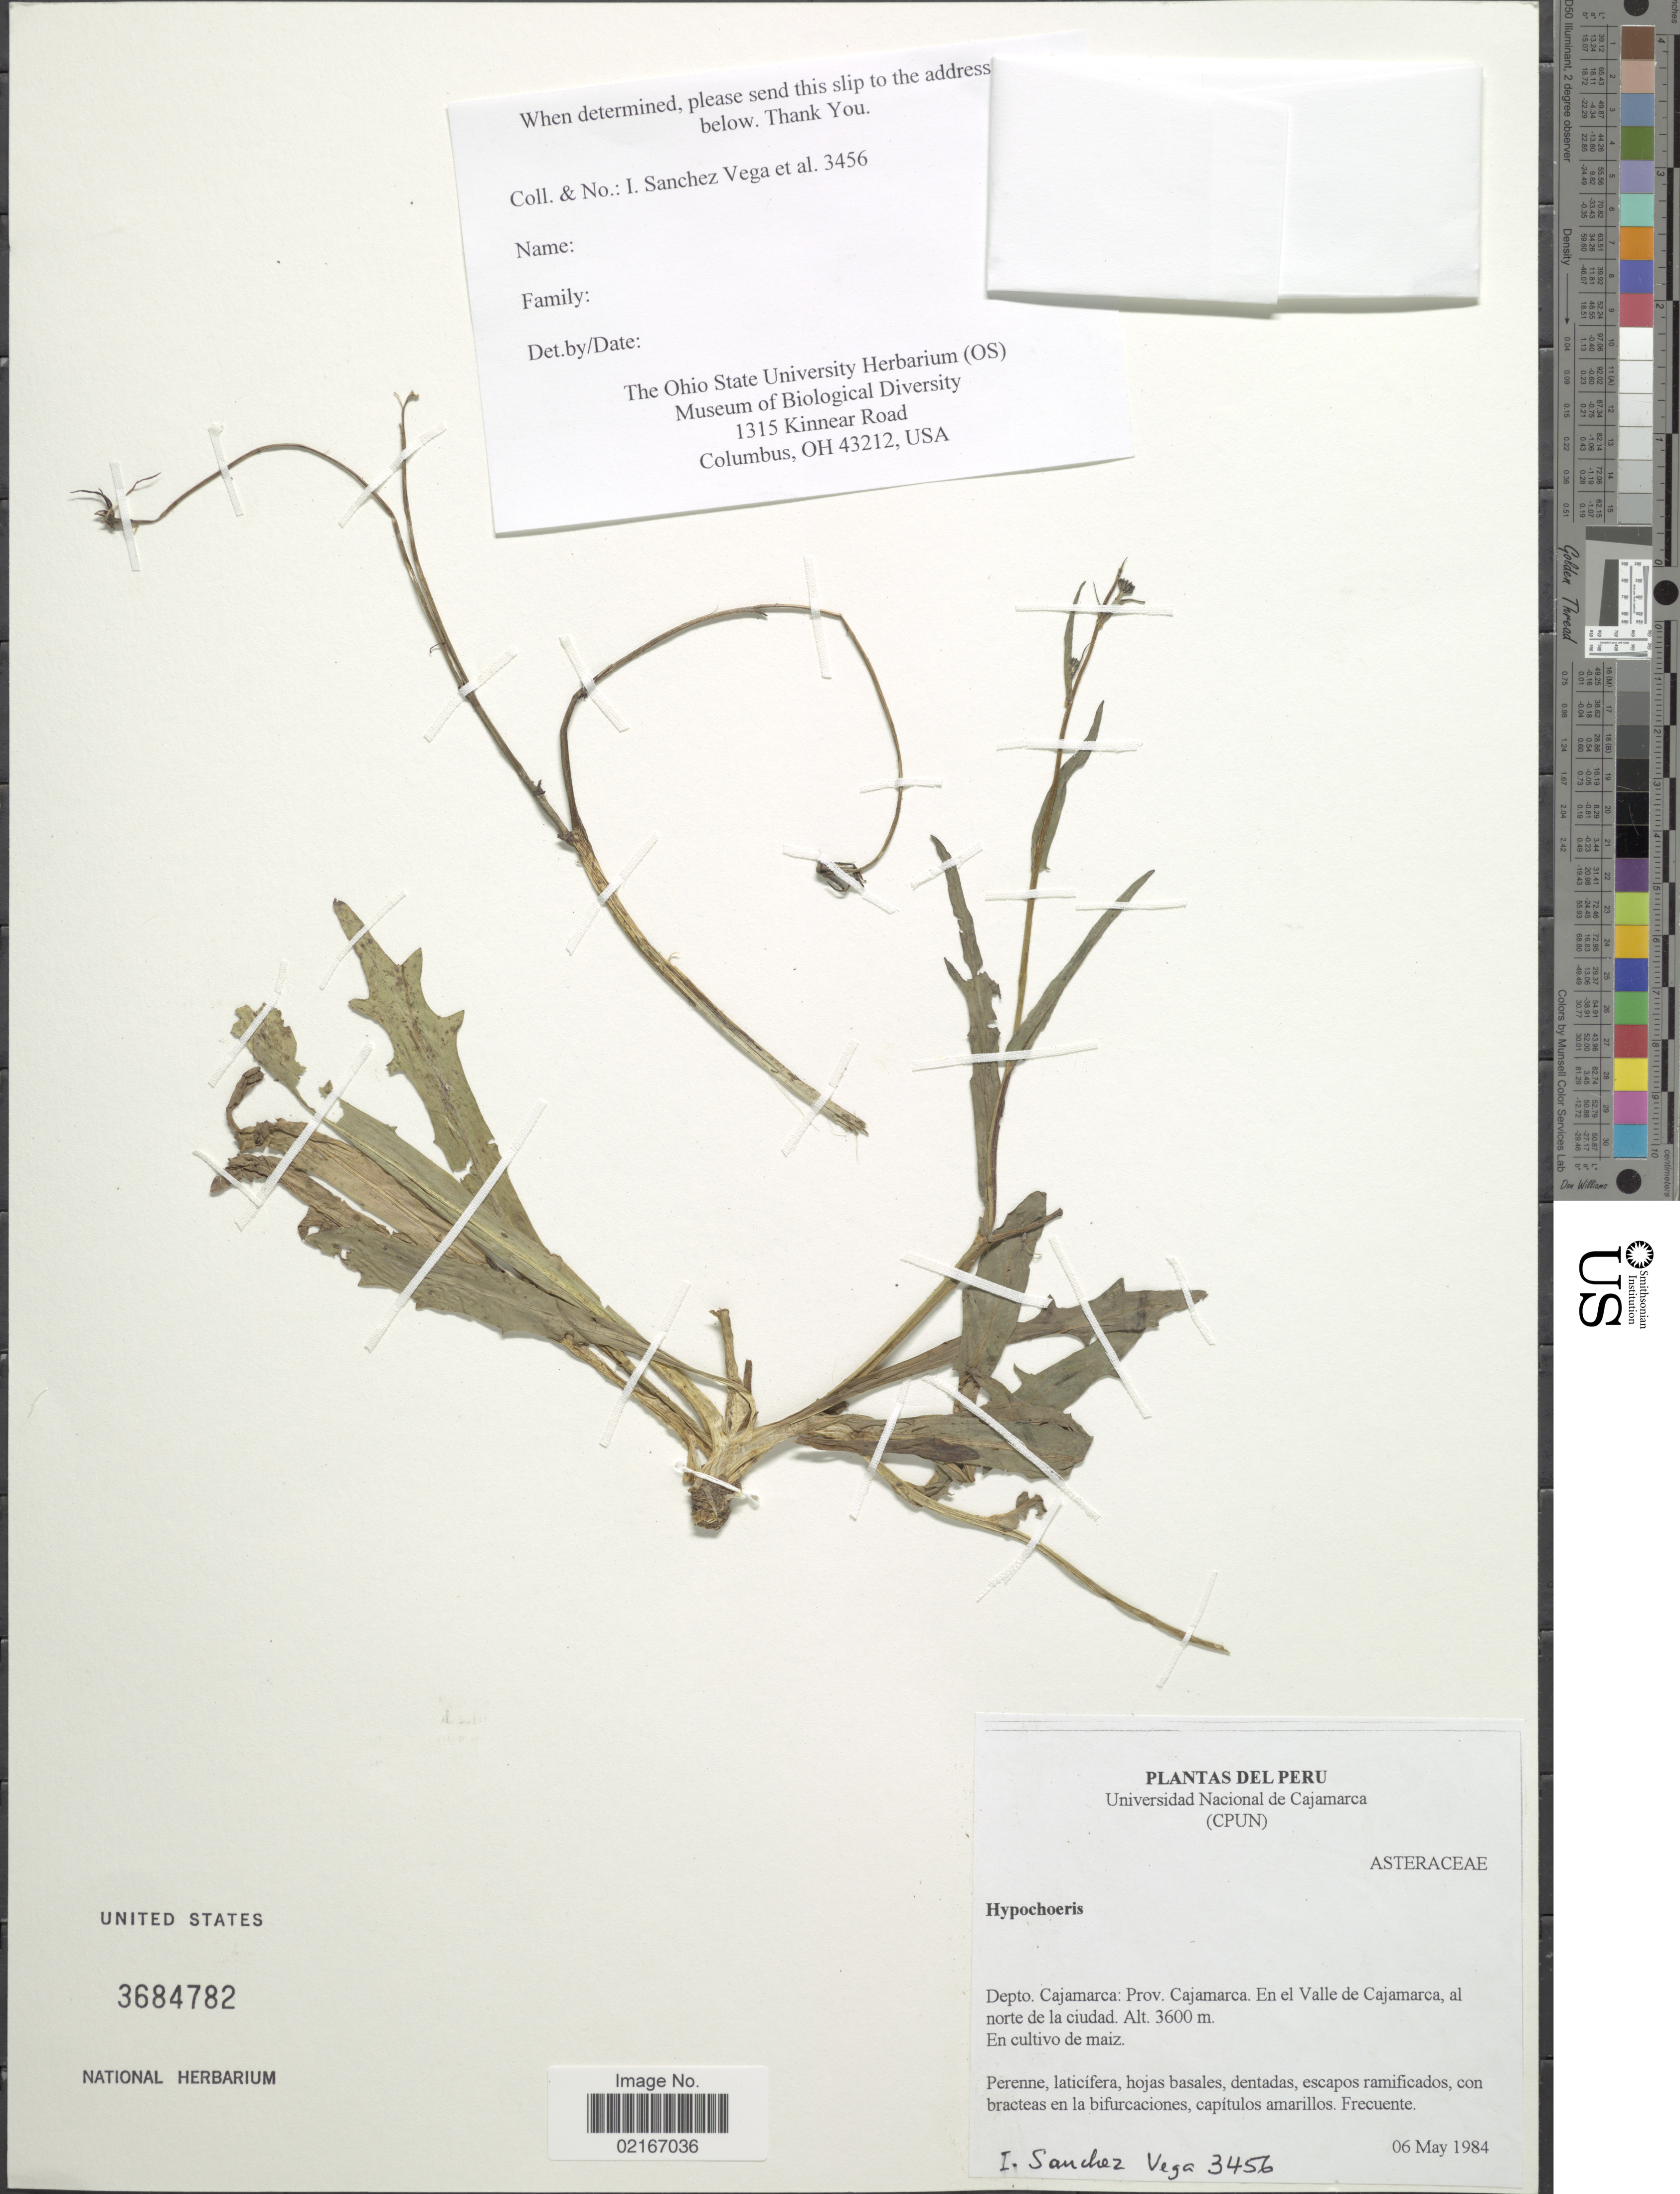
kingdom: Plantae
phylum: Tracheophyta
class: Magnoliopsida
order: Asterales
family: Asteraceae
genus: Hypochaeris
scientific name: Hypochaeris sp.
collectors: I. Sánchez Vega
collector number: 3456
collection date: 1984-05-06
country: Peru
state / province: Cajamarca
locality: Depto. Cajamarca: Prov. Cajamarca, En el Valle de Cajamarca, al norte de la ciudad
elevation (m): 3600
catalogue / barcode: US 3684782